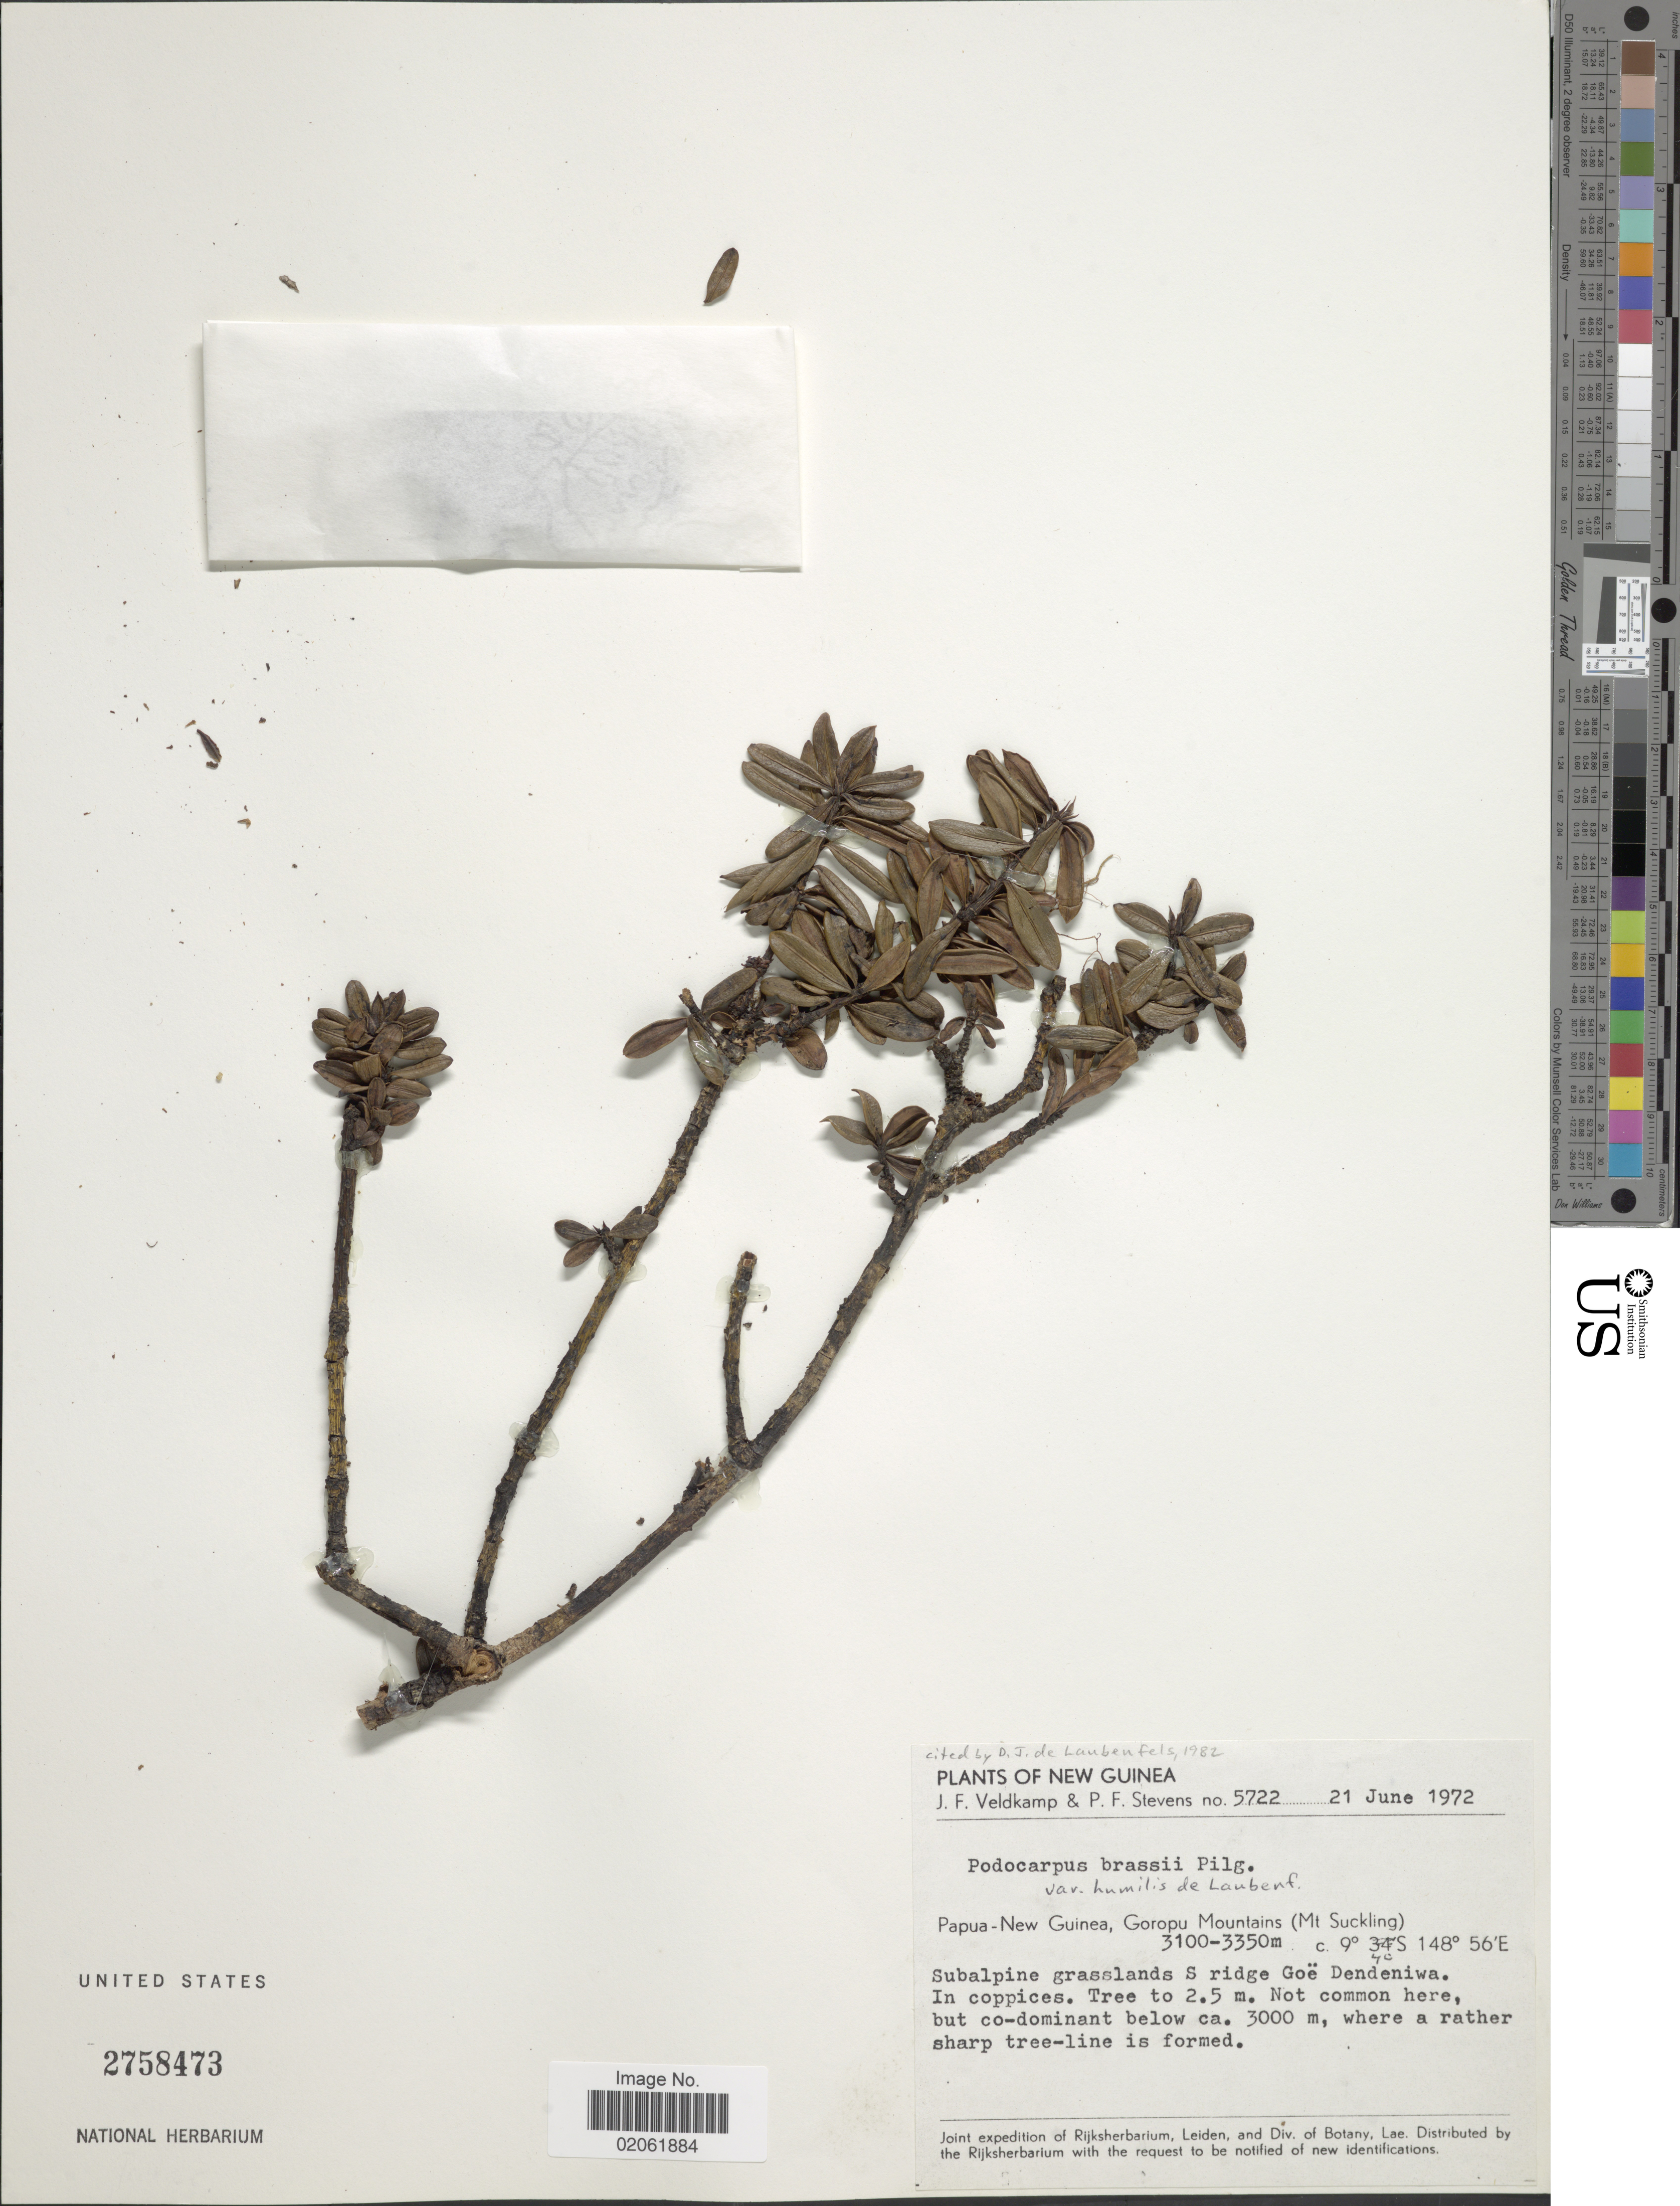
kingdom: Plantae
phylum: Tracheophyta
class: Pinopsida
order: Pinales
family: Podocarpaceae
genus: Podocarpus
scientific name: Podocarpus brassii var. humilis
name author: de Laub.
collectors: J. F. Veldkamp & P. F. Stevens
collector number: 5722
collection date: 1972-06-21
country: Papua New Guinea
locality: Goropu Mountains (Mt Suckling), Subalpine grasslands S ridge Goe Dendeniwa.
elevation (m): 3100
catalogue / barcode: US 2758473